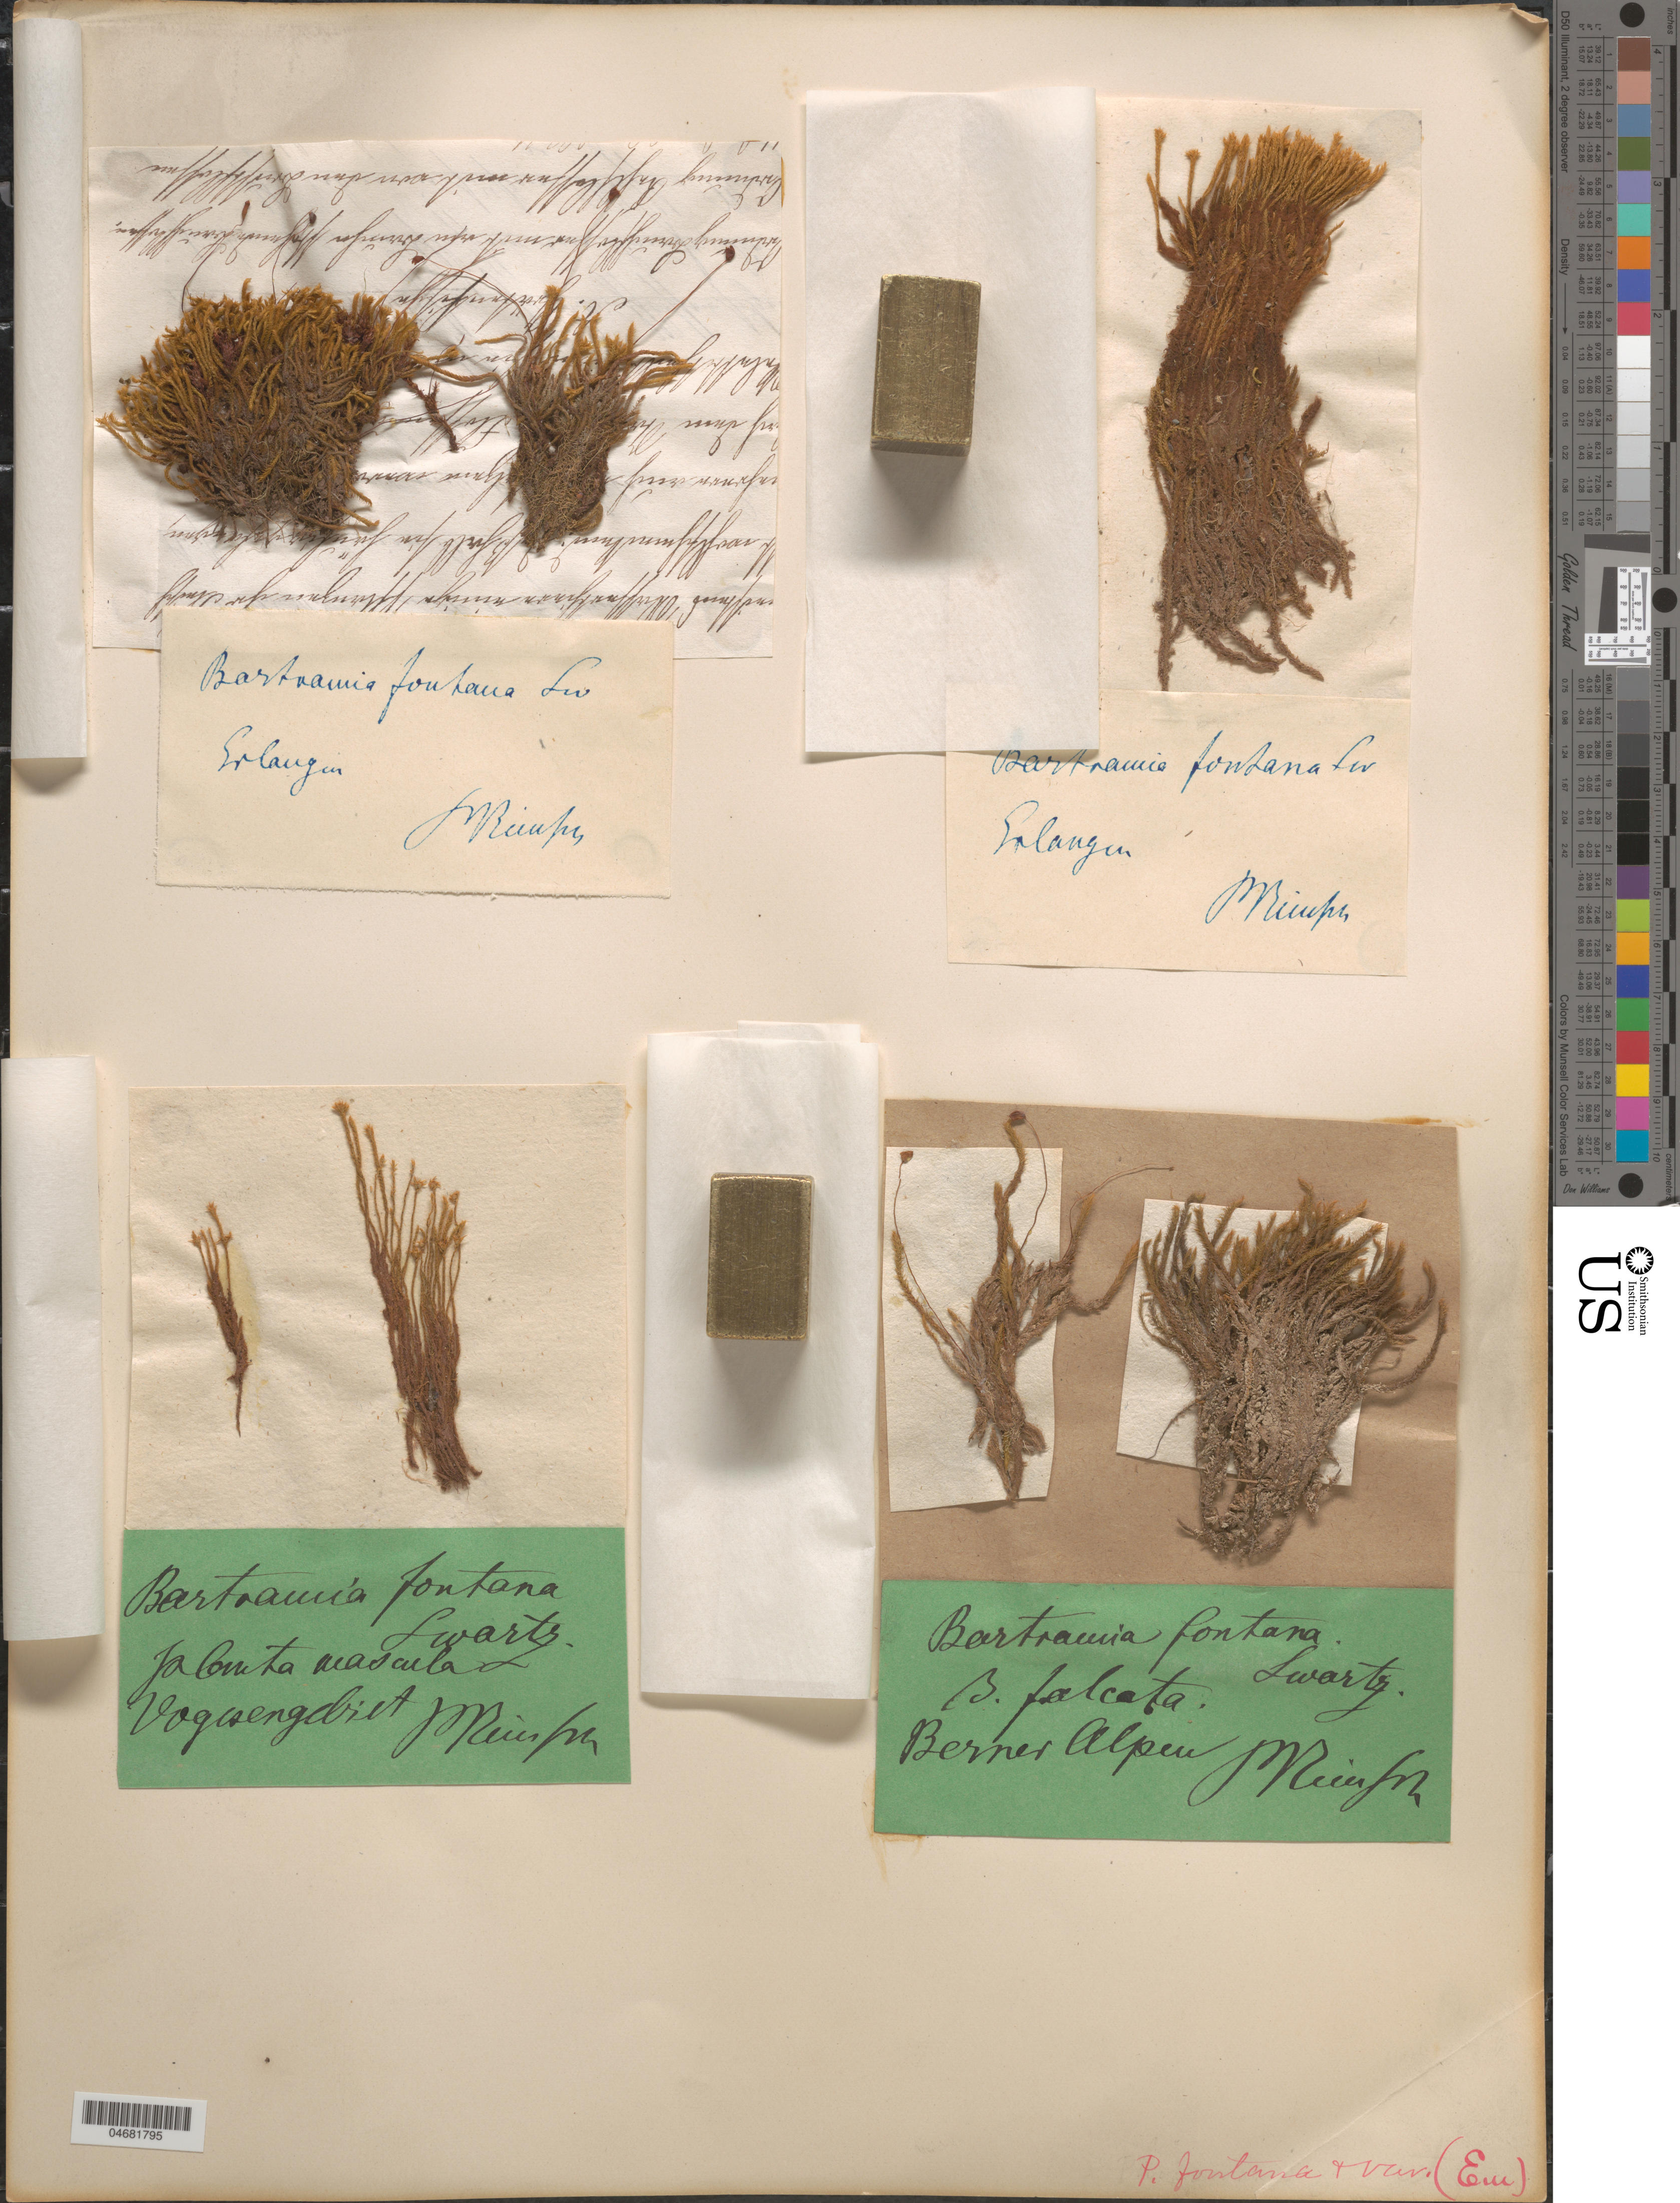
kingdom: Plantae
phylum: Bryophyta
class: Bryopsida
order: Bartramiales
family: Bartramiaceae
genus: Bartramia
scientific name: Bartramia fontana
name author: (Hedw.) Turner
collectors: P. Reinsch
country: Germany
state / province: Bayern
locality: Erlangen.